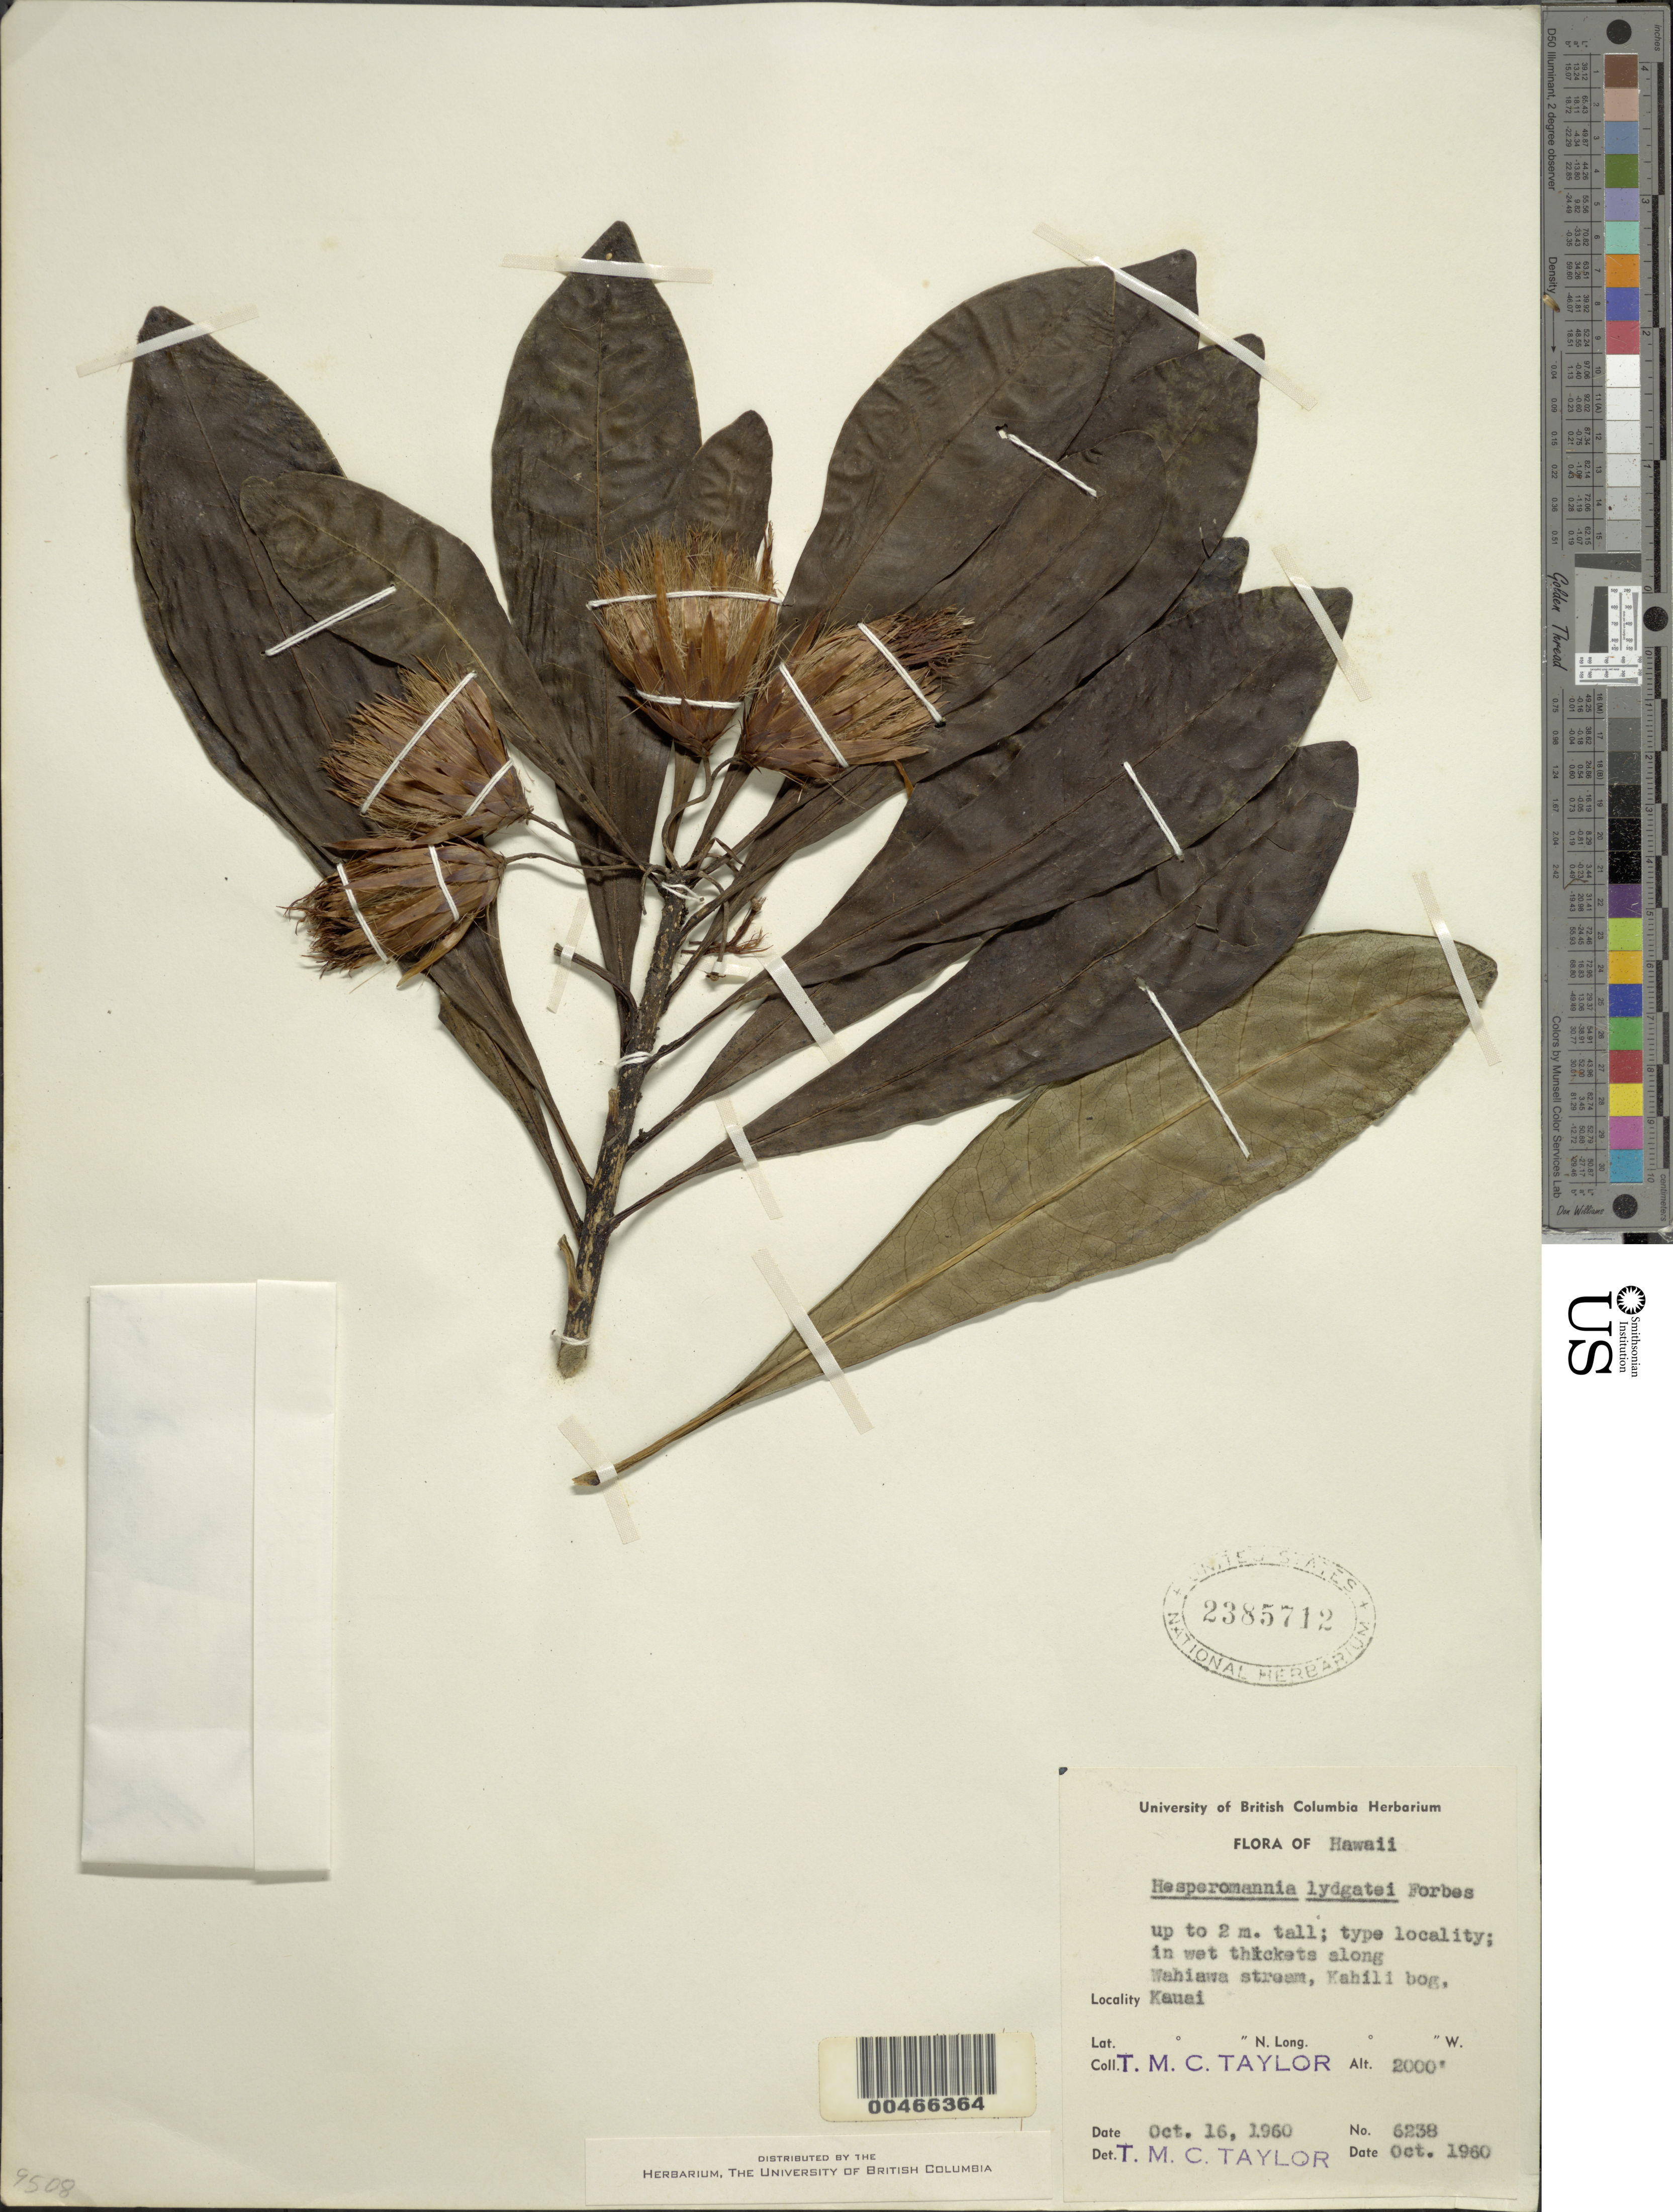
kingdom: Plantae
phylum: Tracheophyta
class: Magnoliopsida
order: Asterales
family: Asteraceae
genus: Hesperomannia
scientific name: Hesperomannia lydgatei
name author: Forbes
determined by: Taylor, T. M. C.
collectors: T. M. C. Taylor et al.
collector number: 6238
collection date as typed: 16 Oct 1960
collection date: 1960-10-16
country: United States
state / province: Hawaii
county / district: Kauai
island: Kaua'i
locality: Wahiawa stream, Kahili Bog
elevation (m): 610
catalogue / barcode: US 2385712